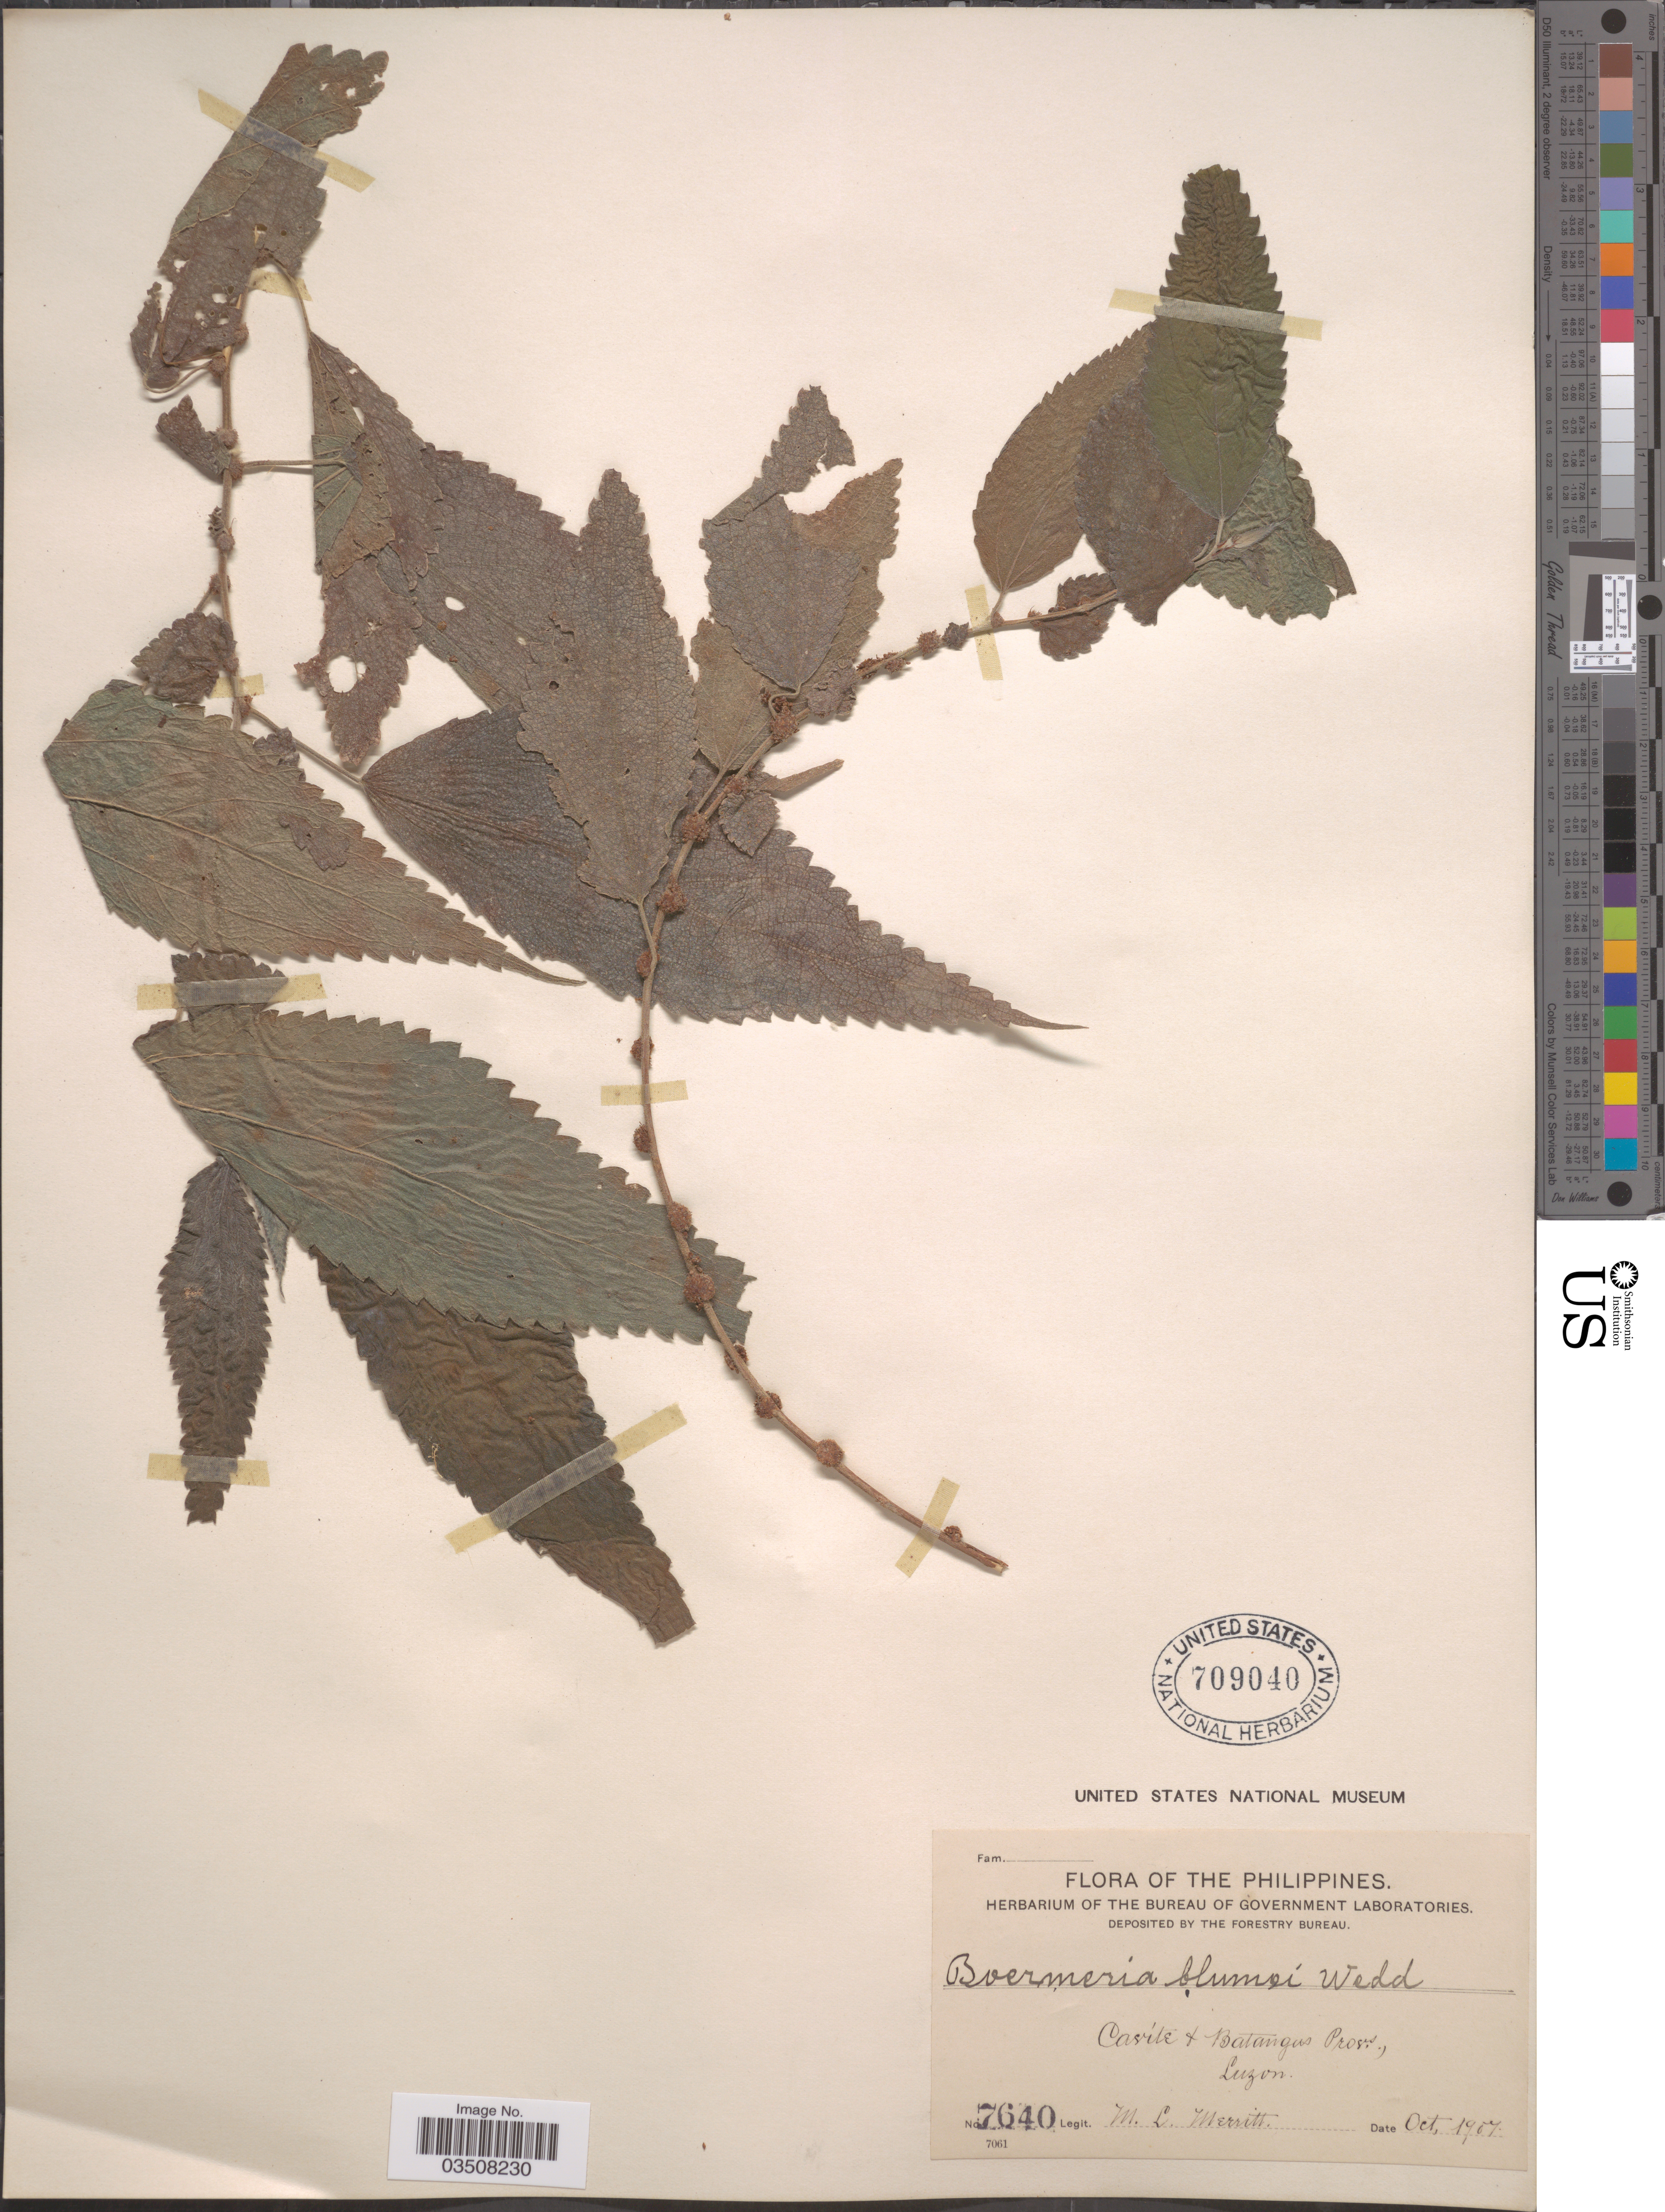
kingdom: Plantae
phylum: Tracheophyta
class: Magnoliopsida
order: Rosales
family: Urticaceae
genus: Boehmeria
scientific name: Boehmeria blumei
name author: Wedd.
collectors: M. L. Merritt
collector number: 7640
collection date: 1907-10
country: Philippines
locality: Cavite & Batangus Provs., Luzon.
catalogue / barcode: US 709040